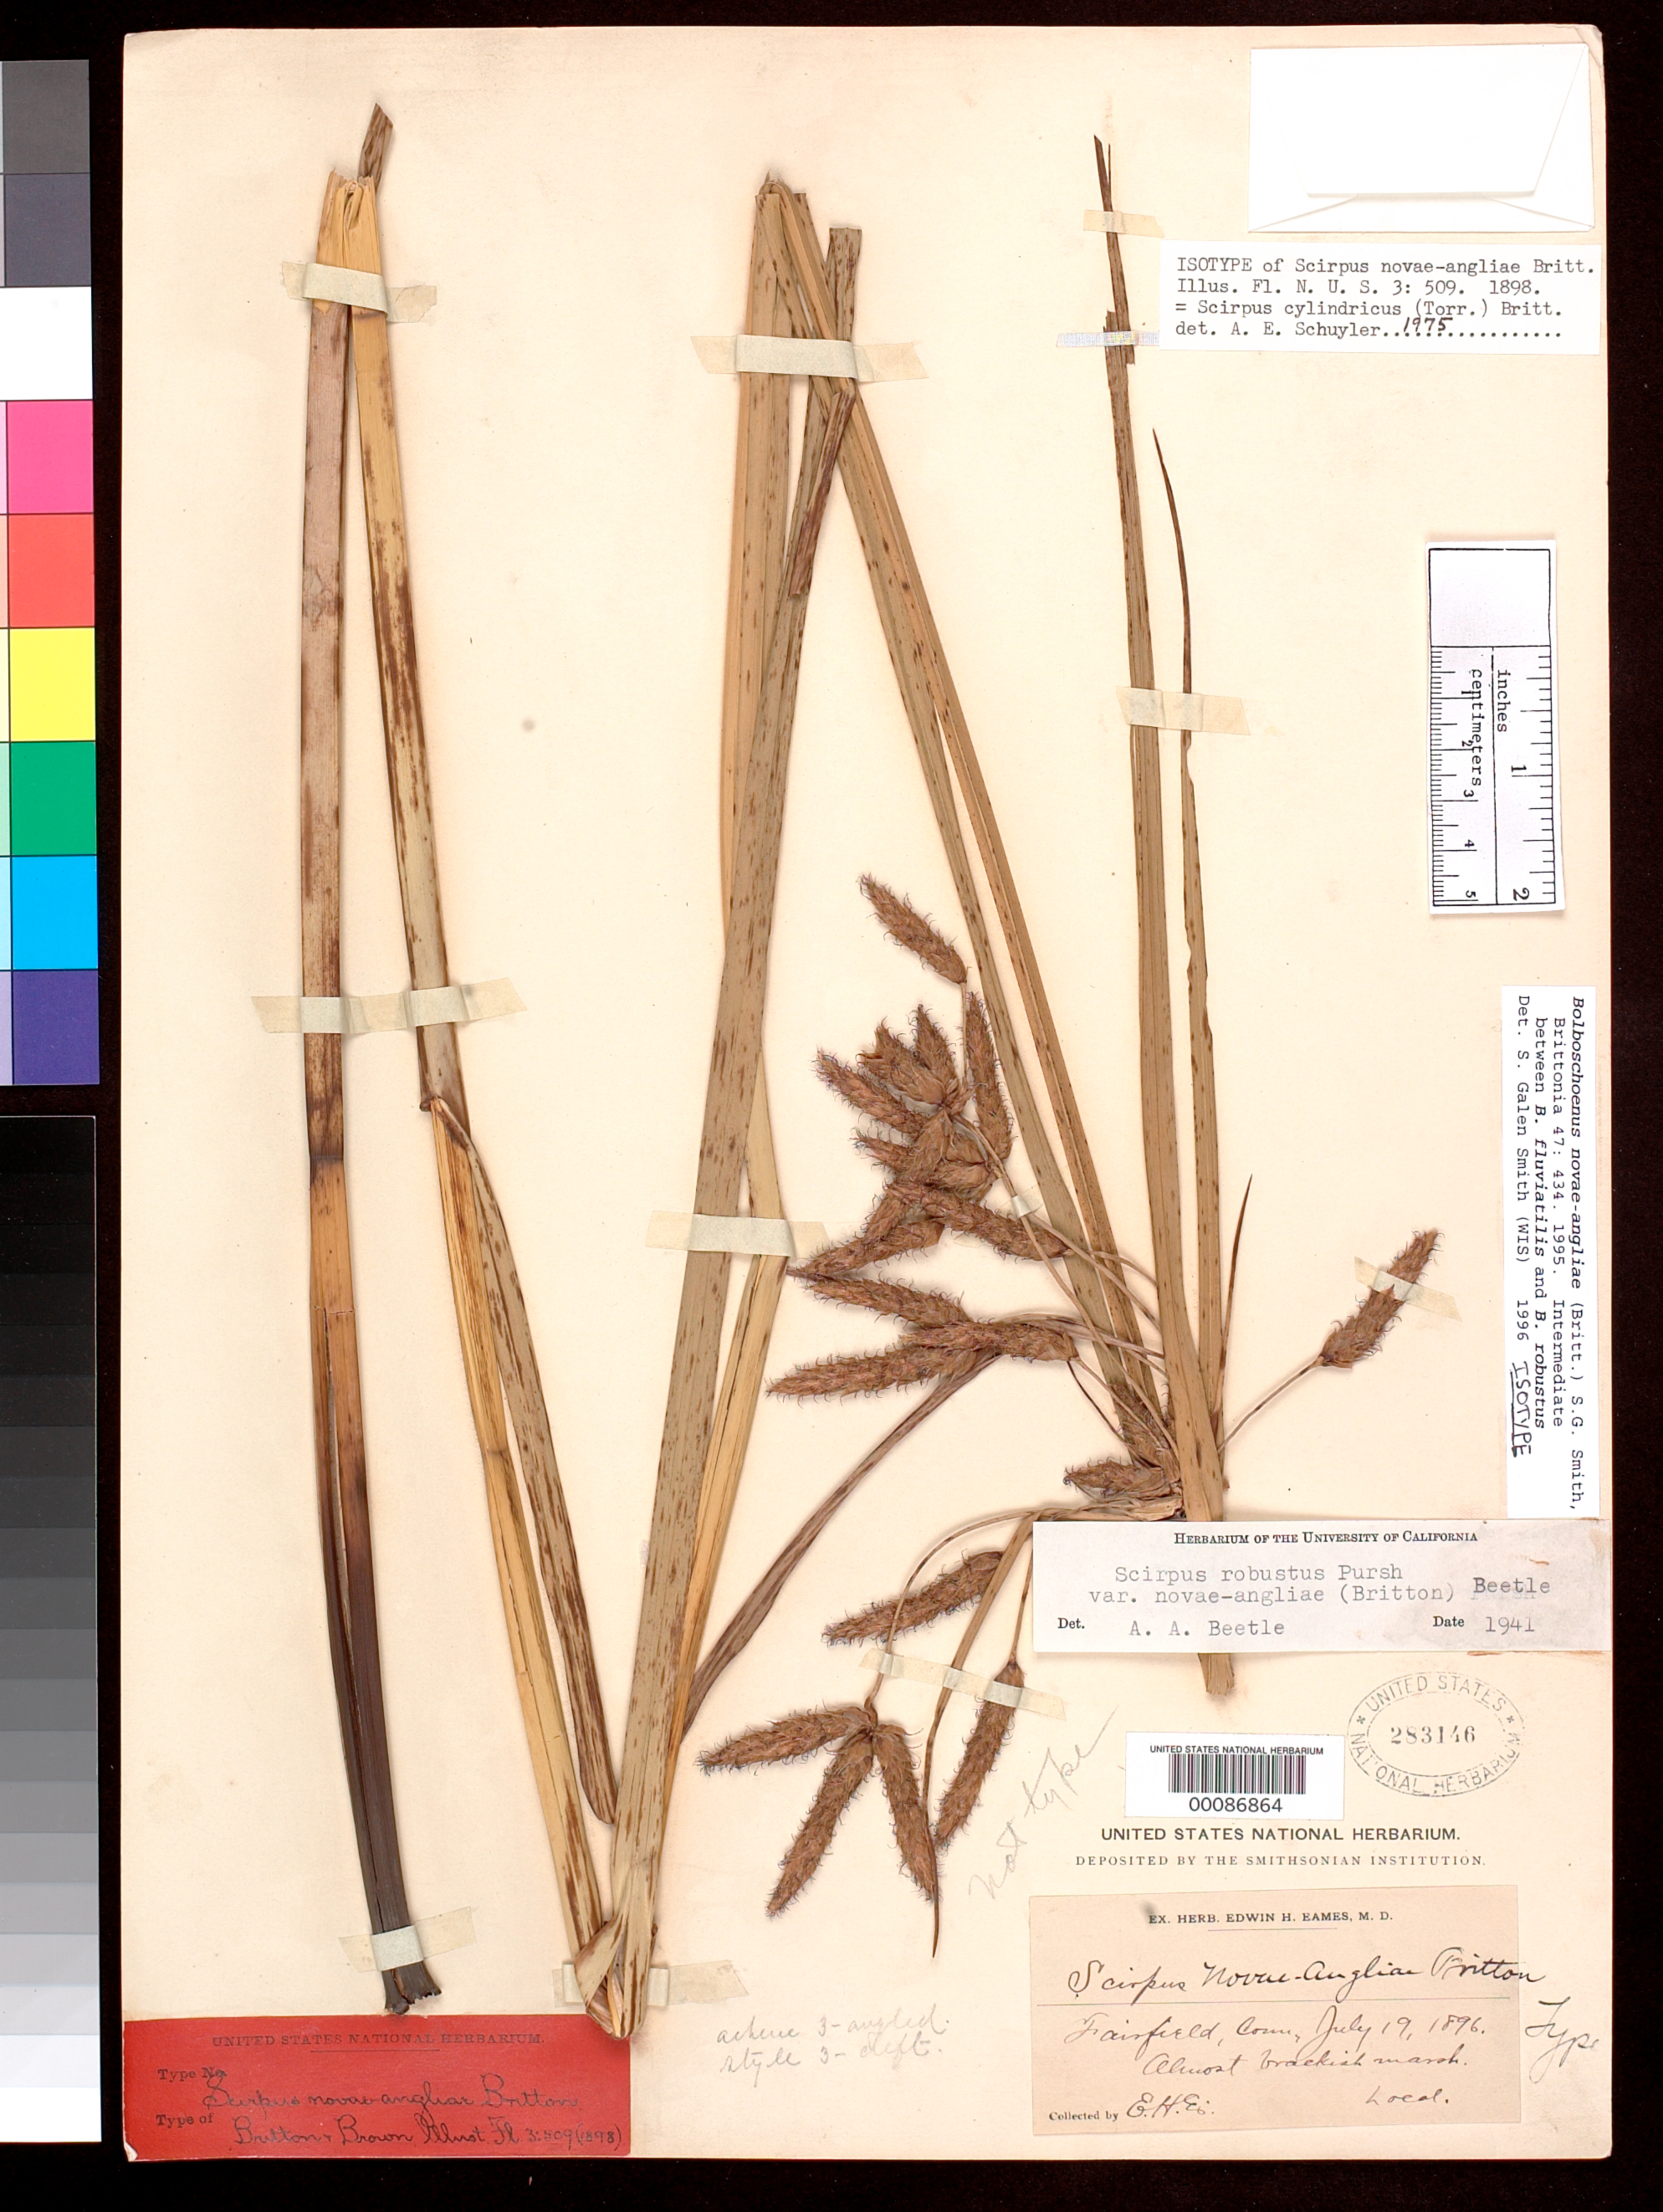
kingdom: Plantae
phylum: Tracheophyta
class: Liliopsida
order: Poales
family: Cyperaceae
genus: Scirpus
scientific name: Scirpus novae-angliae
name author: Britton in Britton & A. Br.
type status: Isotype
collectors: E. H. Eames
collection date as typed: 19 Jul 1896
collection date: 1896-07-19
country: United States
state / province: Connecticut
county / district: Fairfield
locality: Fairfield.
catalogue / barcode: US 283146